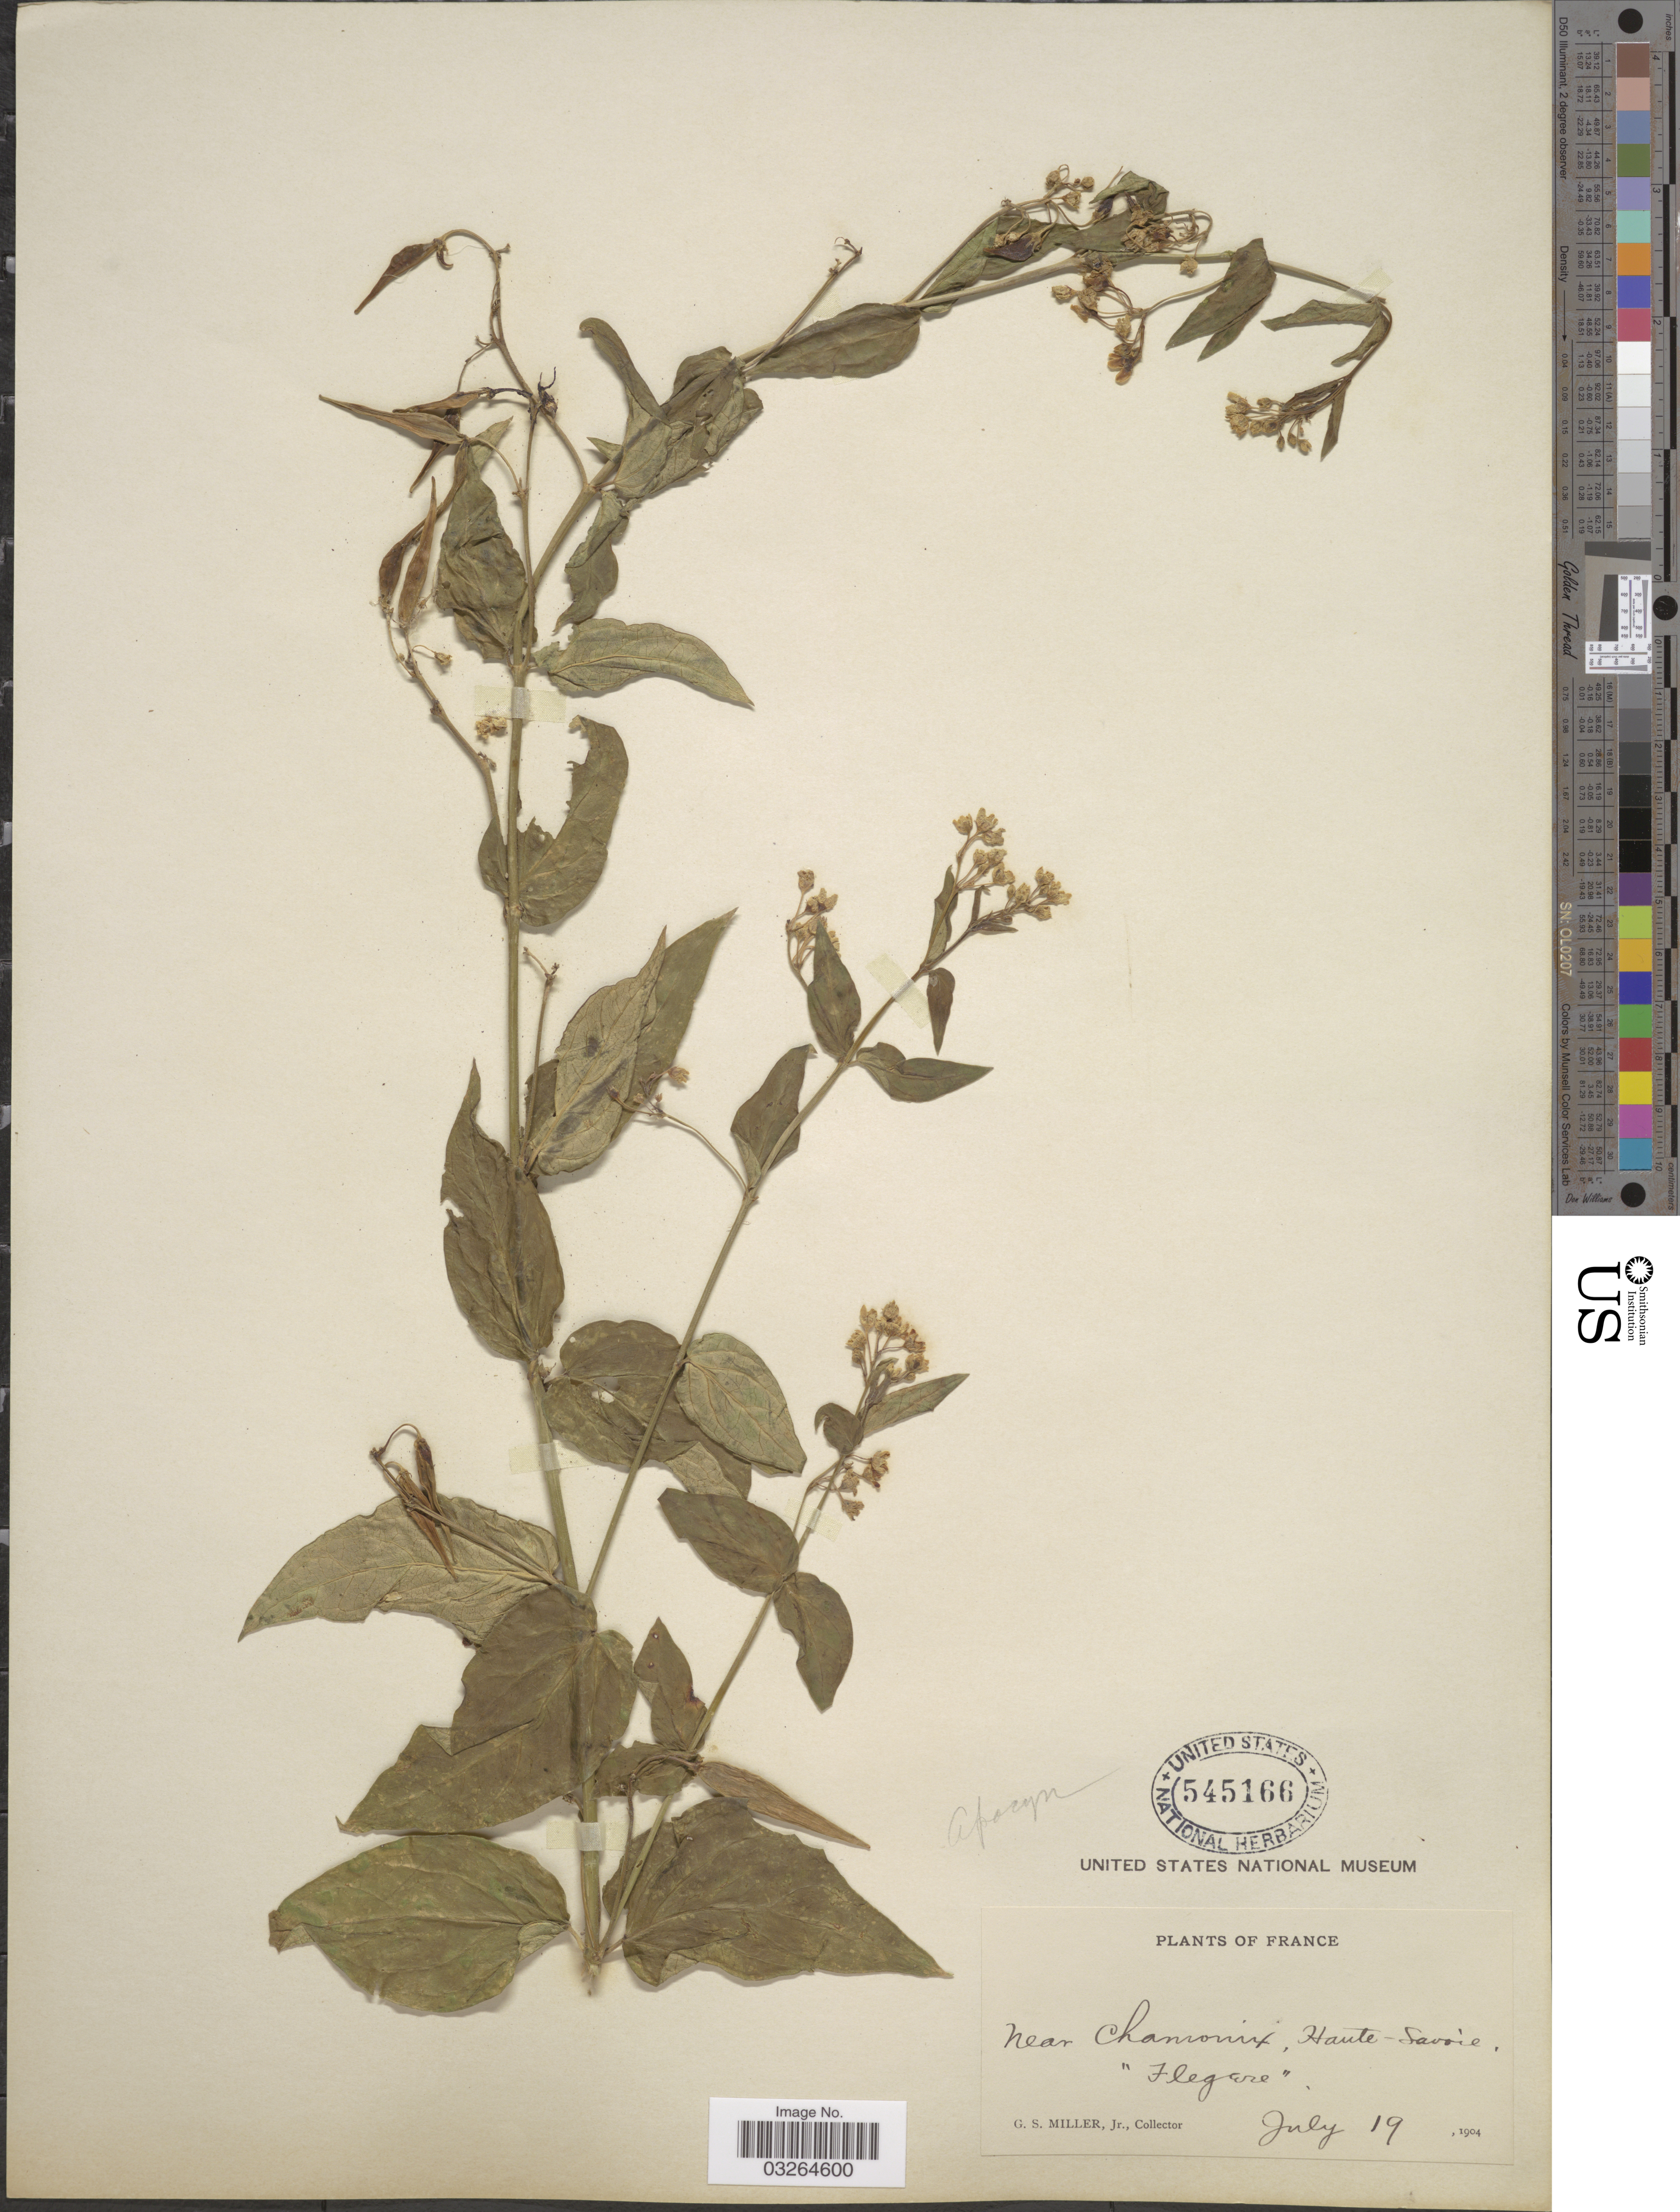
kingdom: Plantae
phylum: Tracheophyta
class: Magnoliopsida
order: Gentianales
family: Apocynaceae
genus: Cynanchum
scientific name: Cynanchum vincetoxicum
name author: Pers.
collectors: G. S. Miller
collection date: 1904-07-19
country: France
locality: Near Chamonix, Haute-Savoie, "Flegere".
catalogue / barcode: US 545166